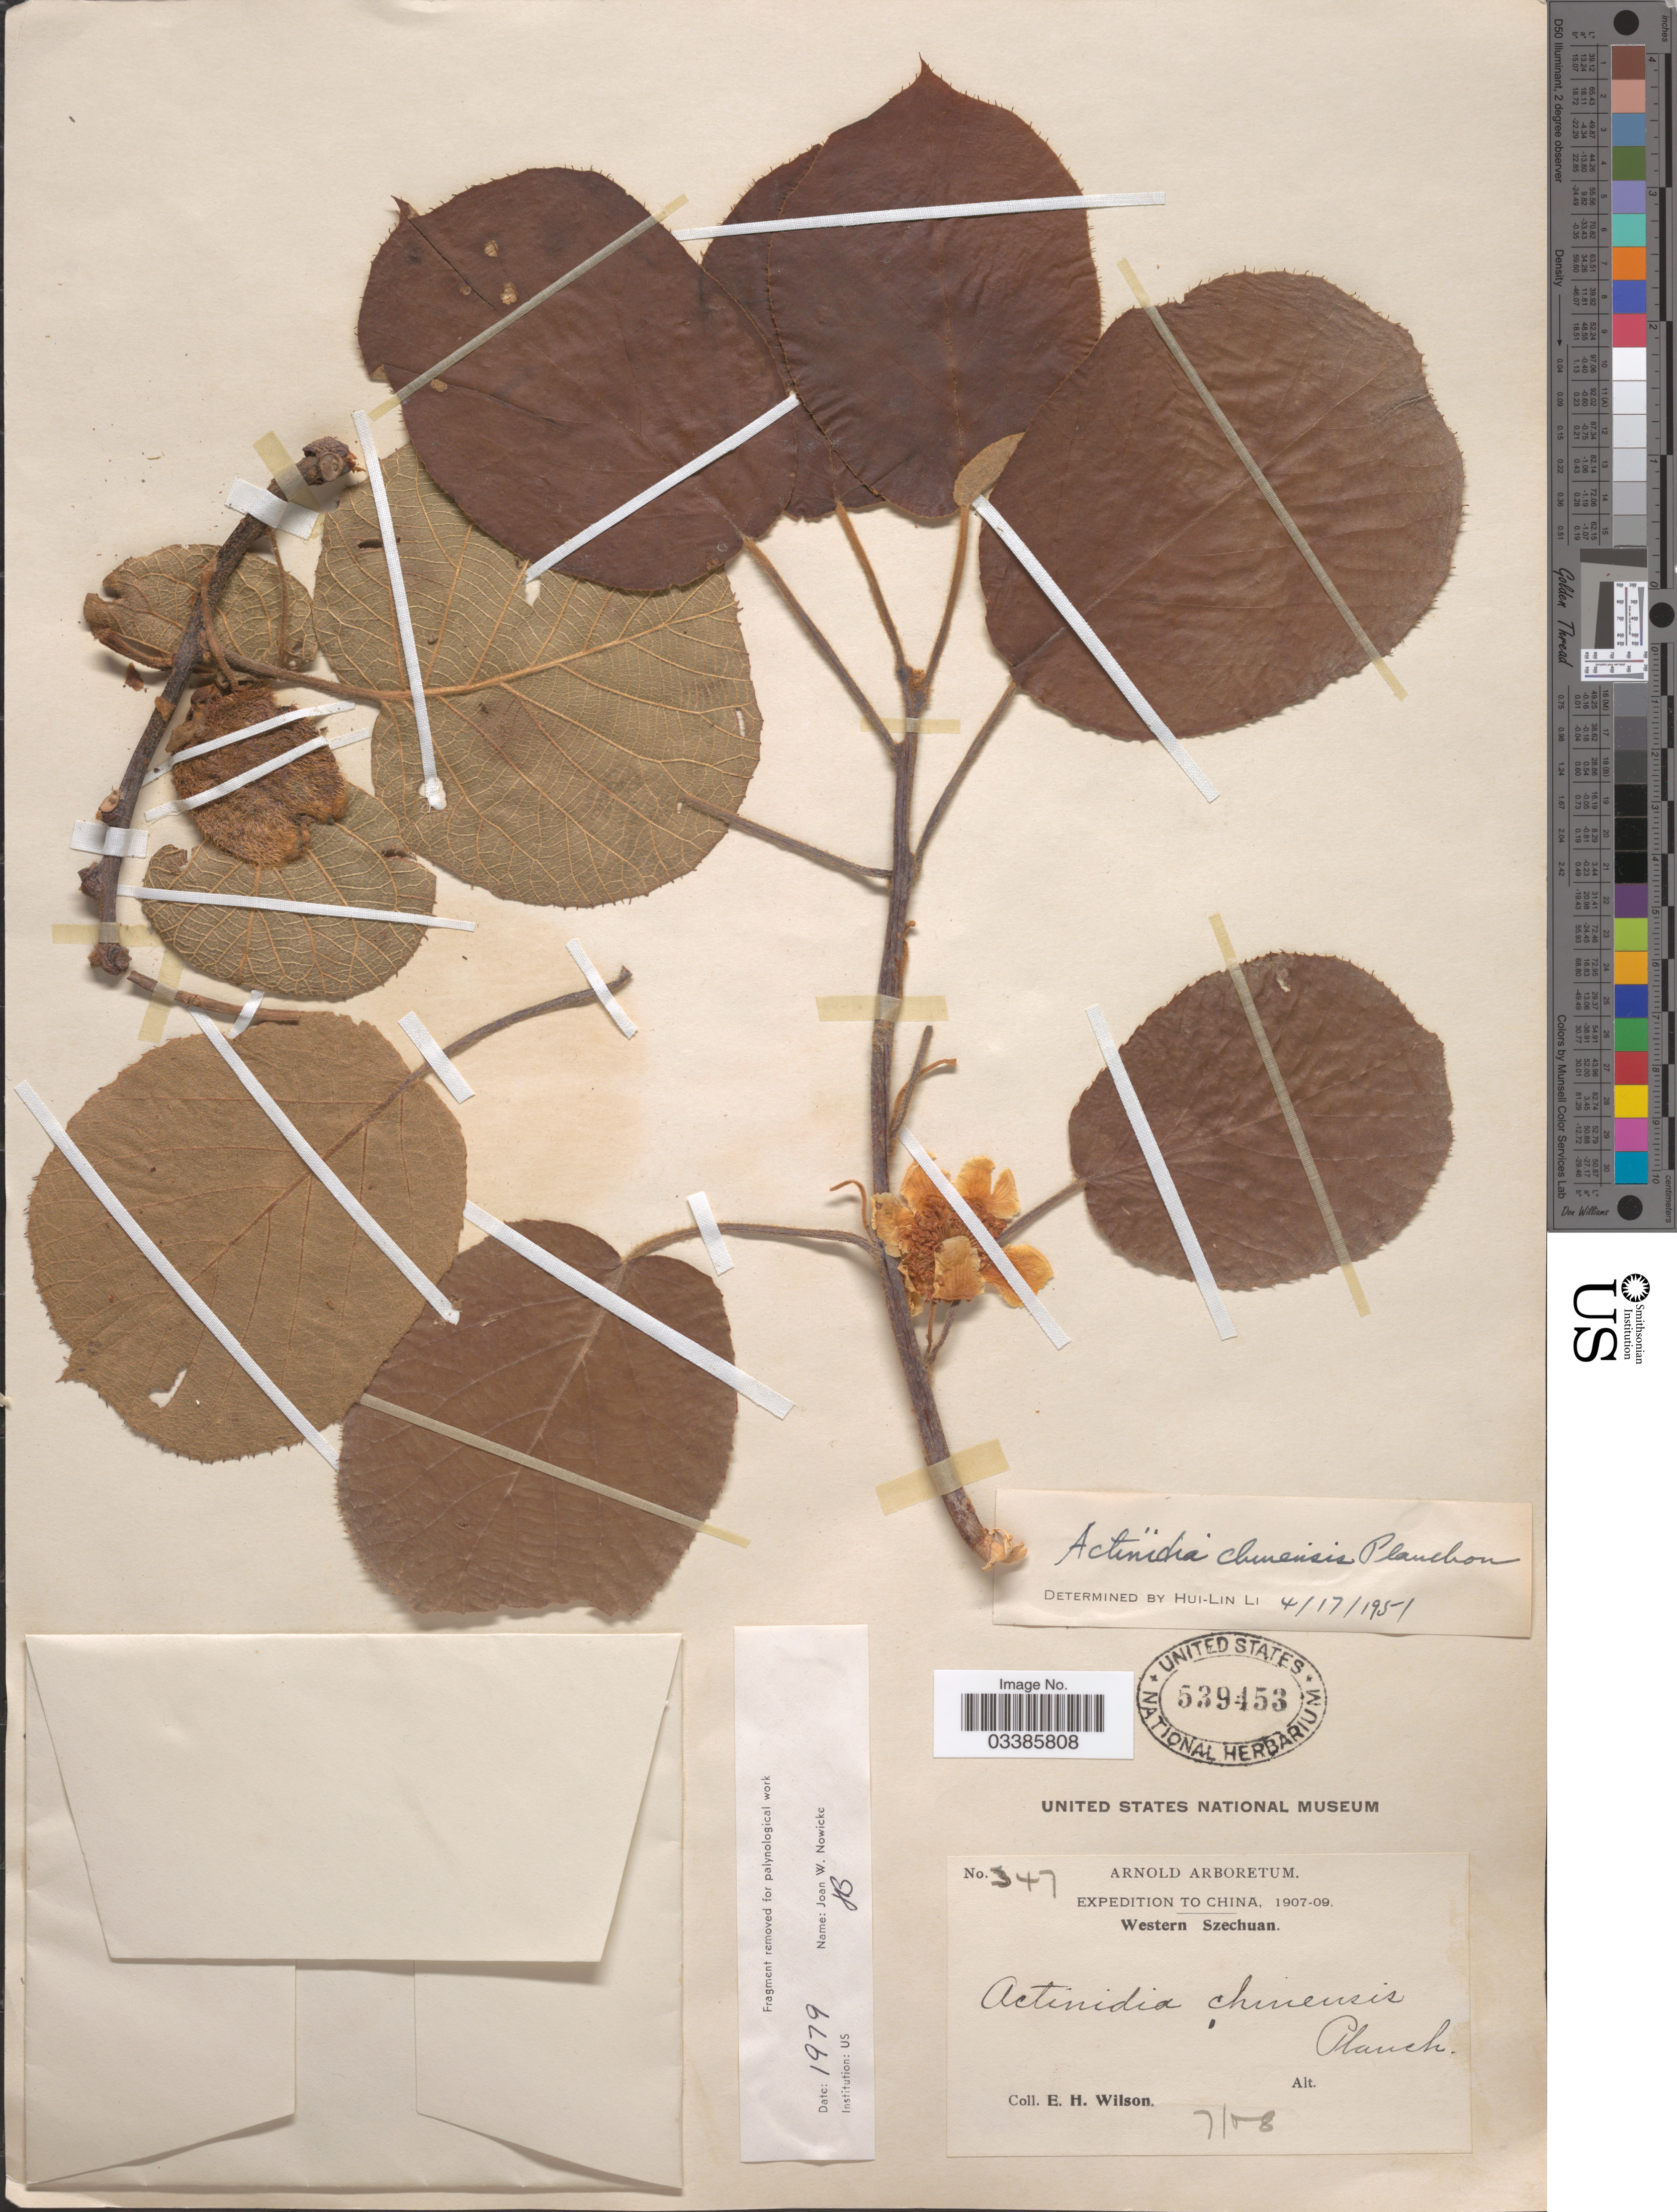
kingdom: Plantae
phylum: Tracheophyta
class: Magnoliopsida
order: Ericales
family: Actinidiaceae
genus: Actinidia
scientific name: Actinidia chinensis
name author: Planch.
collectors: E. Wilson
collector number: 347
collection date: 1908-07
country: China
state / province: Sichuan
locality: Western Szechuan.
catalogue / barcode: US 539453